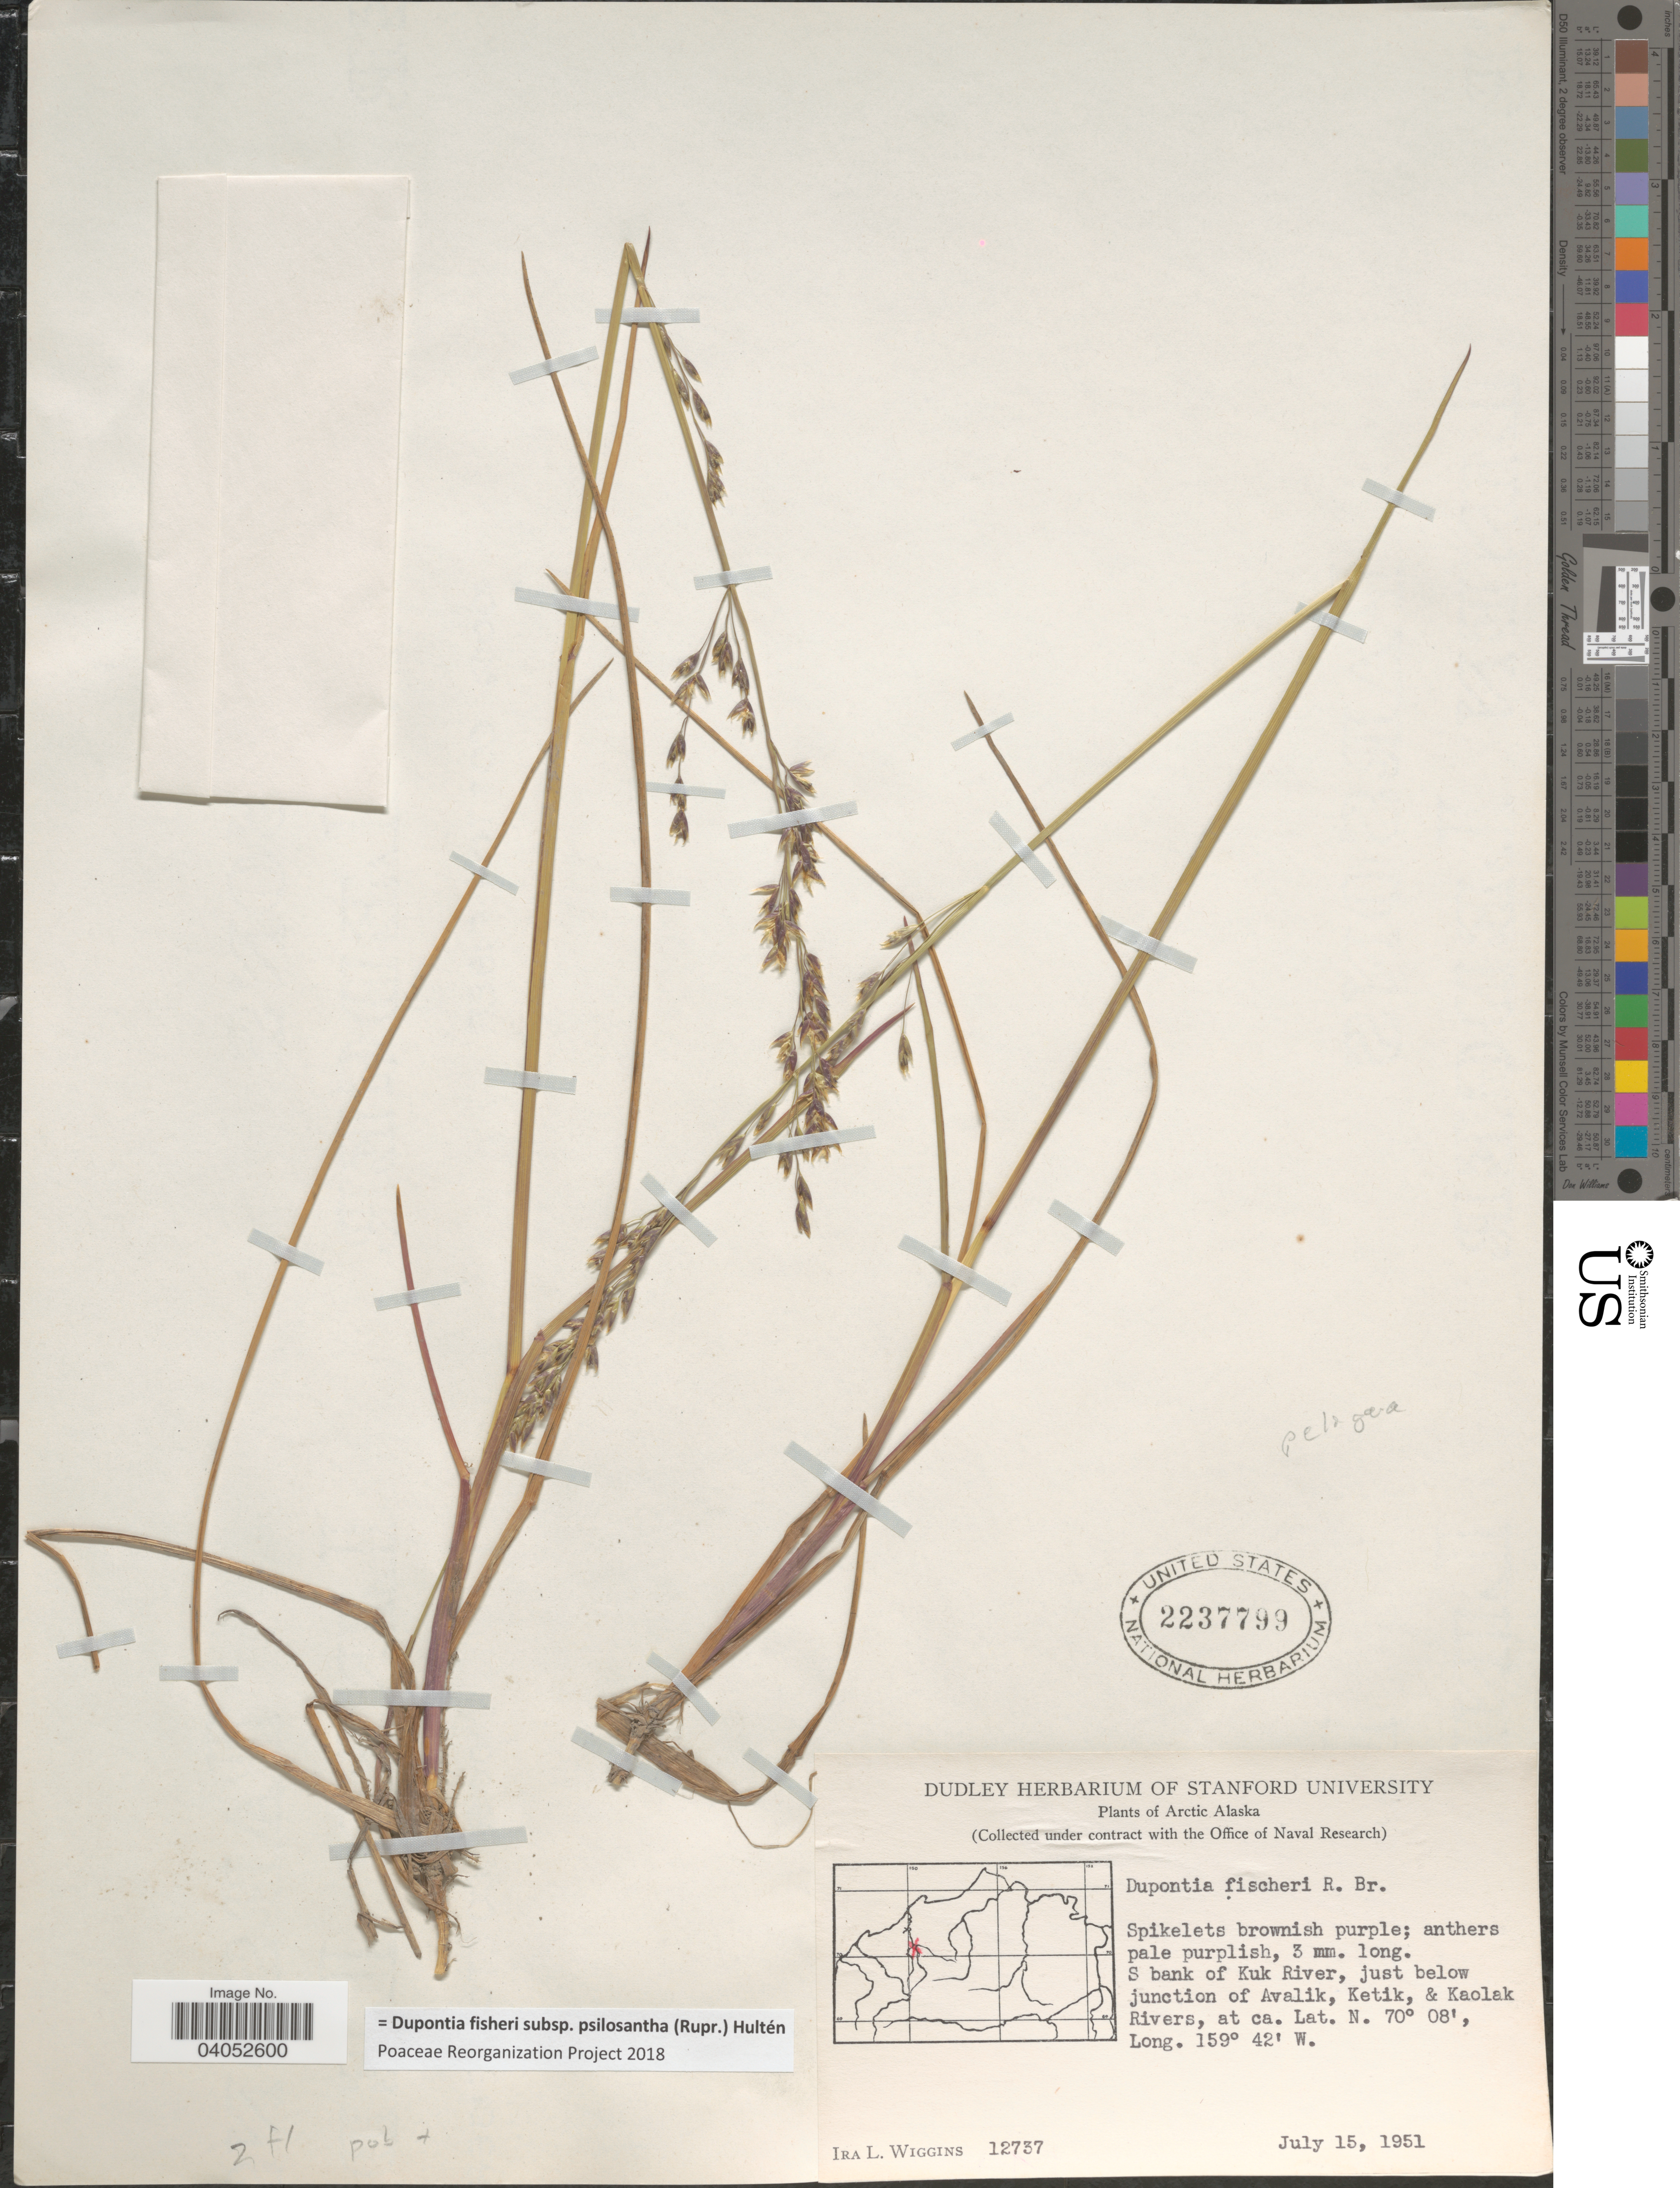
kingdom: Plantae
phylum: Tracheophyta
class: Liliopsida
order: Poales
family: Poaceae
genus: Dupontia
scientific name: Dupontia fisheri subsp. psilosantha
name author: (Rupr.) Hultén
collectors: I. L. Wiggins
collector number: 12737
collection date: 1951-07-15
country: United States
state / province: Alaska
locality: Arctic Alaska. S bank of Kuk River, just below junction of Avalik, Ketik, & Kaolak Rivers.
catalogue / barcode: US 2237799